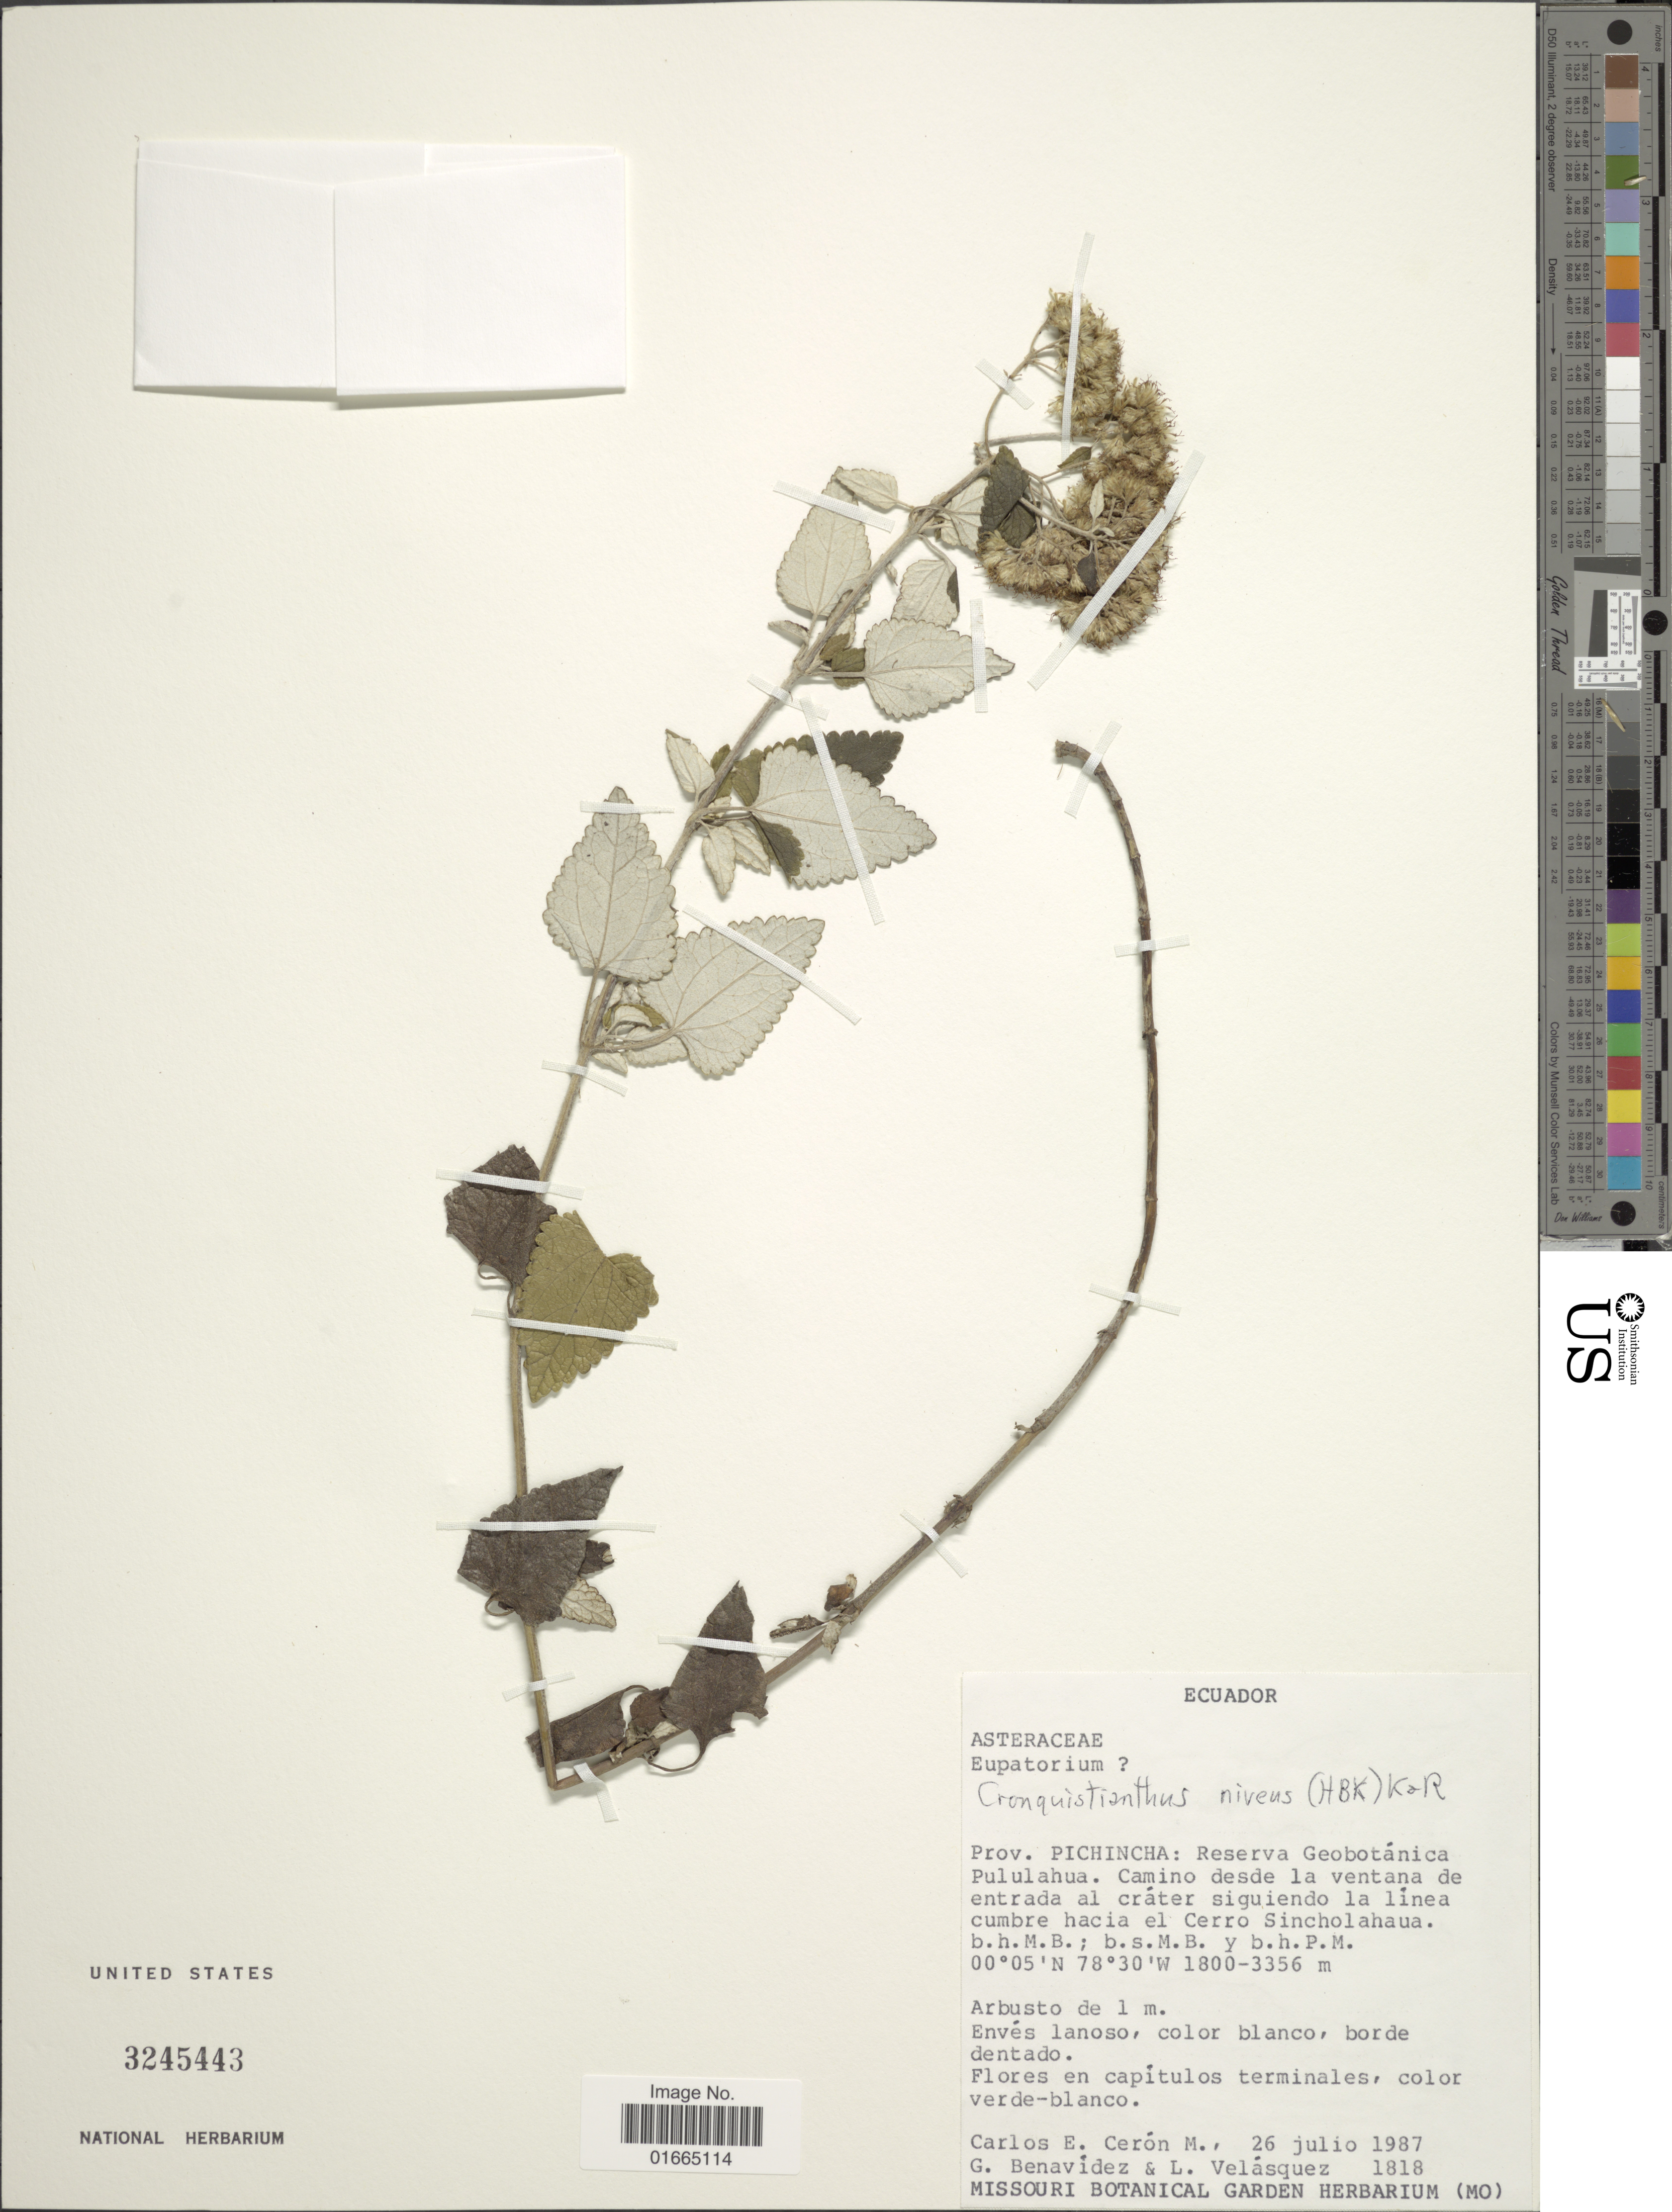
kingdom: Plantae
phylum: Tracheophyta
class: Magnoliopsida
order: Asterales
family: Asteraceae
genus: Cronquistianthus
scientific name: Cronquistianthus niveus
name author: (Kunth) R.M. King & H. Rob.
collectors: C. E. Cerón M., G. Benavidez & L. Velasquez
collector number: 1818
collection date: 1987-07-26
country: Ecuador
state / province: Pichincha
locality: Prov. Pichincha: Reserva Geobotánica Pululahua. Camino desde la ventana de entrada al cráter siguiendo la linea cumbre hacia el Cerro Sincholahaua.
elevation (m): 1800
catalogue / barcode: US 3245443